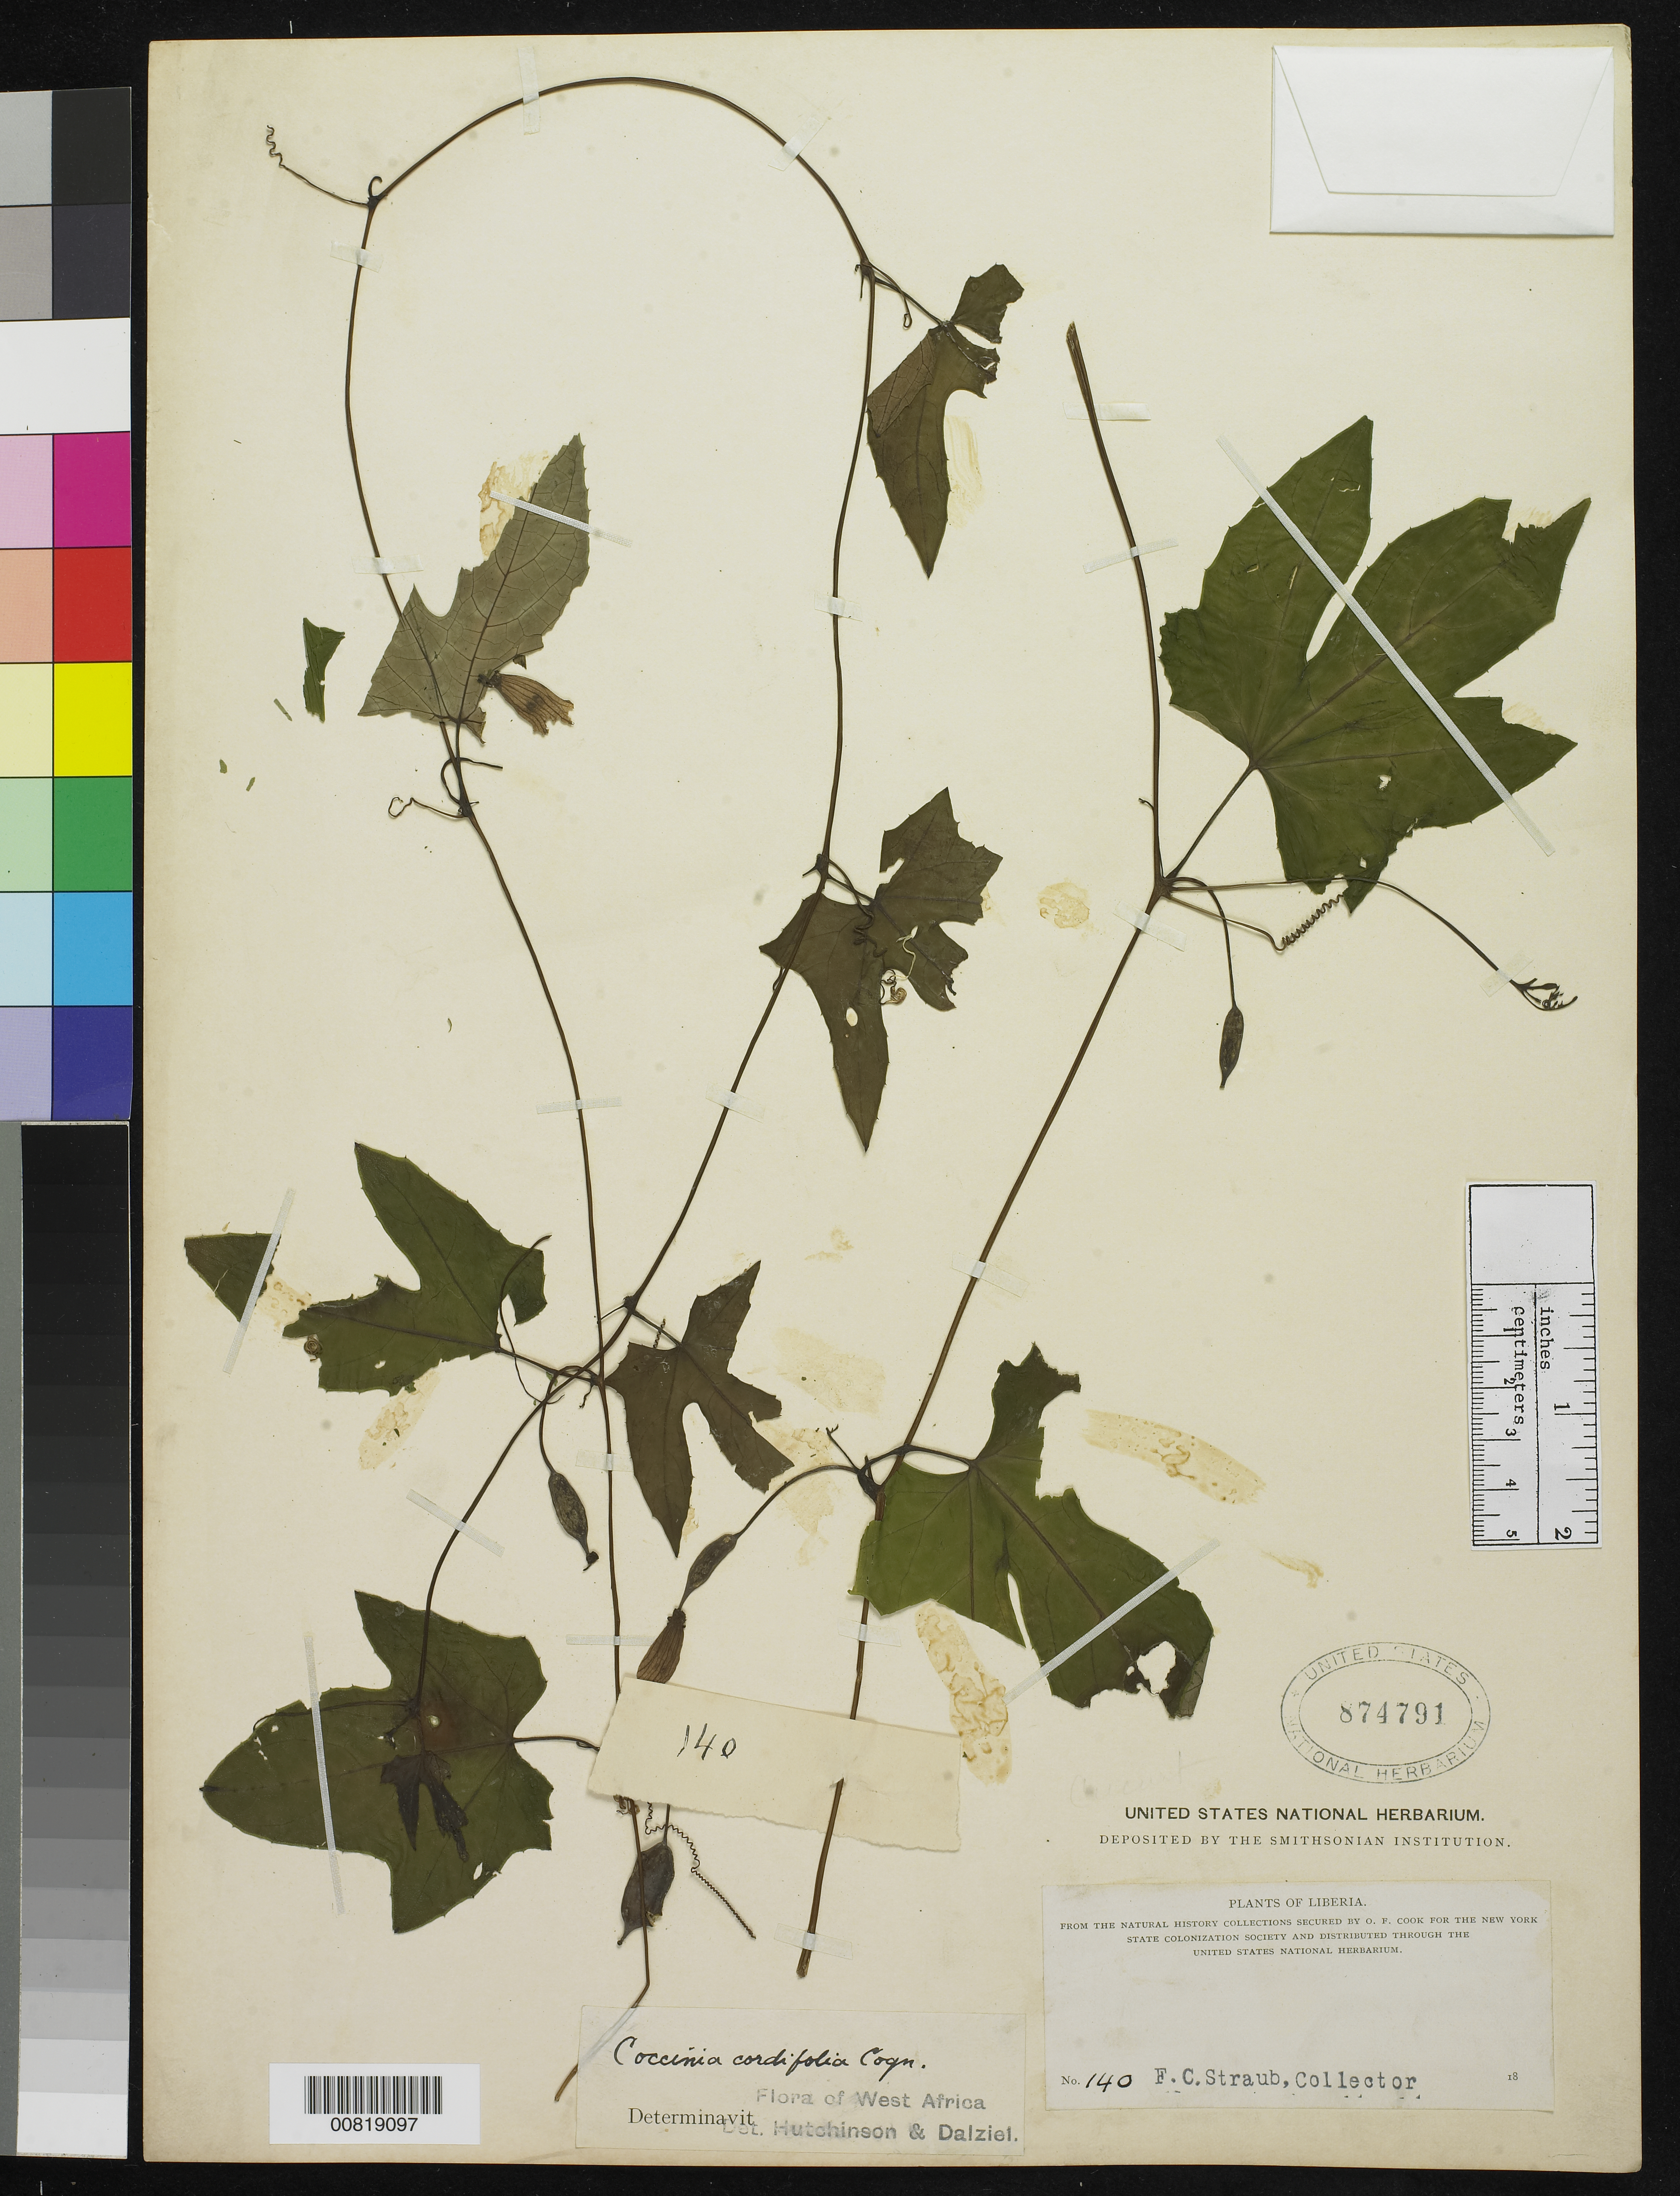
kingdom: Plantae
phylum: Tracheophyta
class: Magnoliopsida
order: Cucurbitales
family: Cucurbitaceae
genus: Coccinia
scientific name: Coccinia cordifolia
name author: (L.) Cogn.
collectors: F. Straub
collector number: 140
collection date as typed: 18--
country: Liberia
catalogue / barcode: US 874791